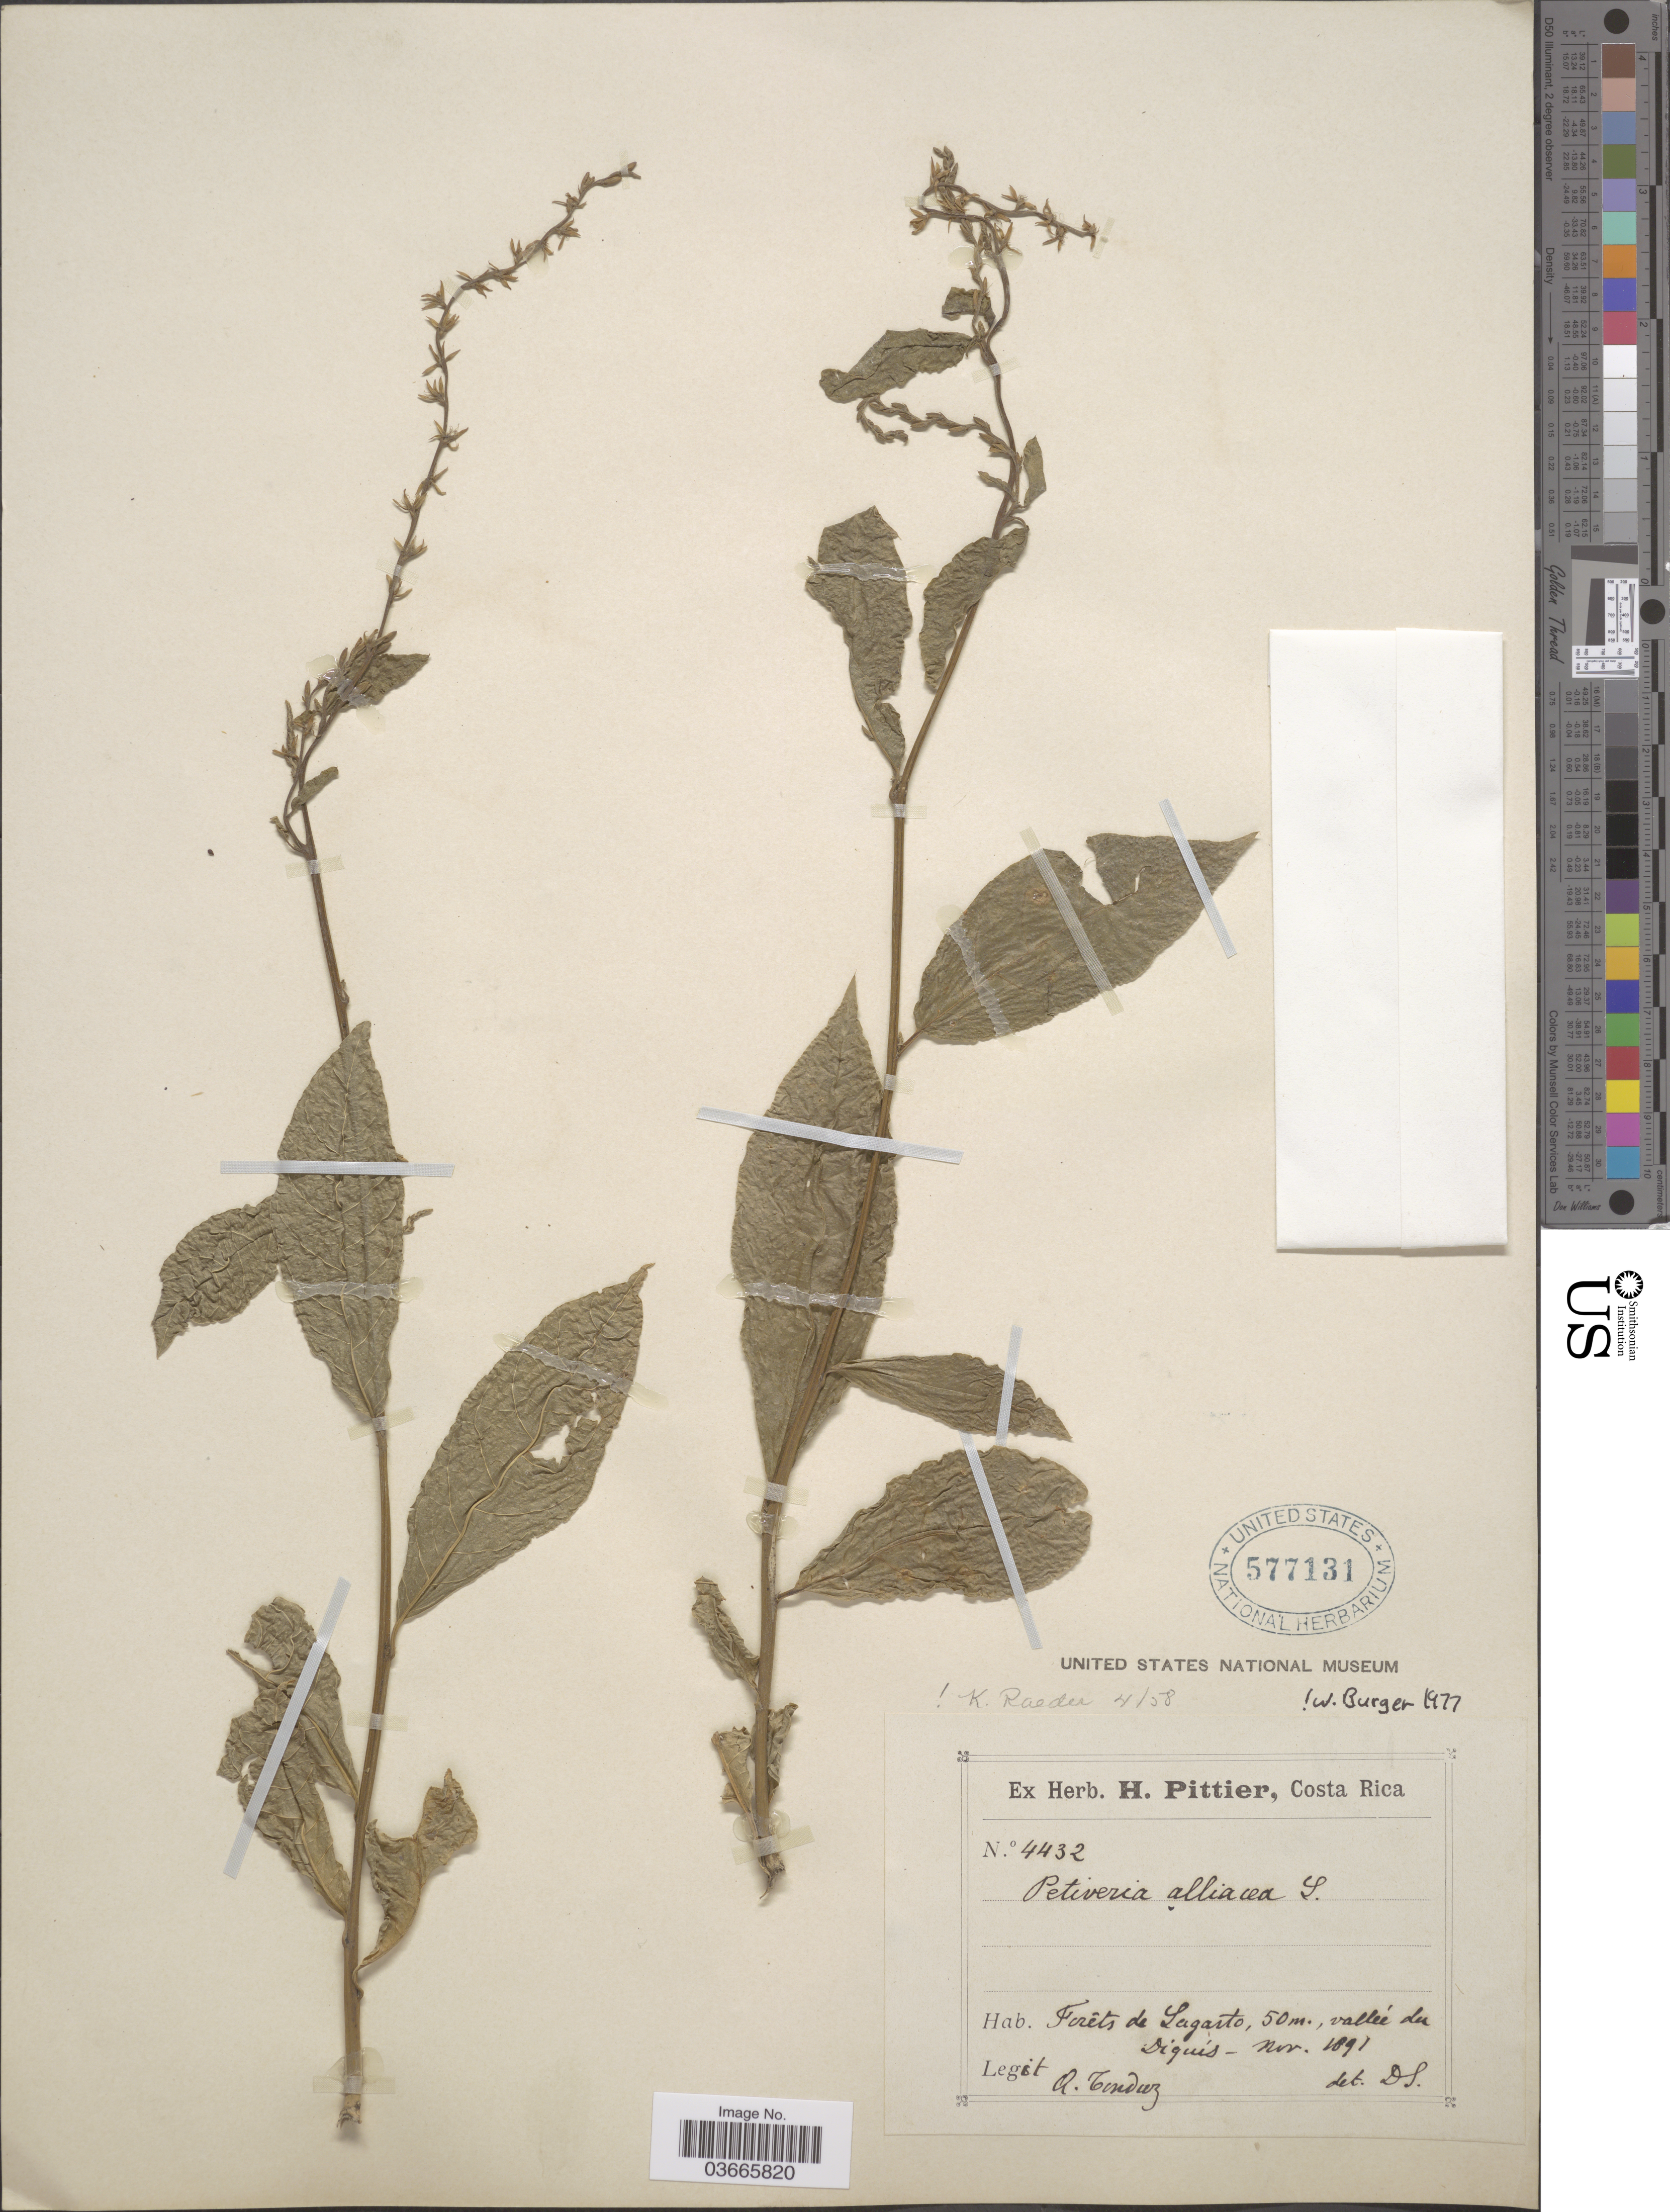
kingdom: Plantae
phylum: Tracheophyta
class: Magnoliopsida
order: Caryophyllales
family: Phytolaccaceae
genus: Petiveria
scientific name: Petiveria alliacea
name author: L.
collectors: A. Tonduz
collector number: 4432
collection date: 1891-11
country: Costa Rica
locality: Forêts de Lagarto, vallée du Diquís.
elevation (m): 50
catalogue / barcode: US 577131